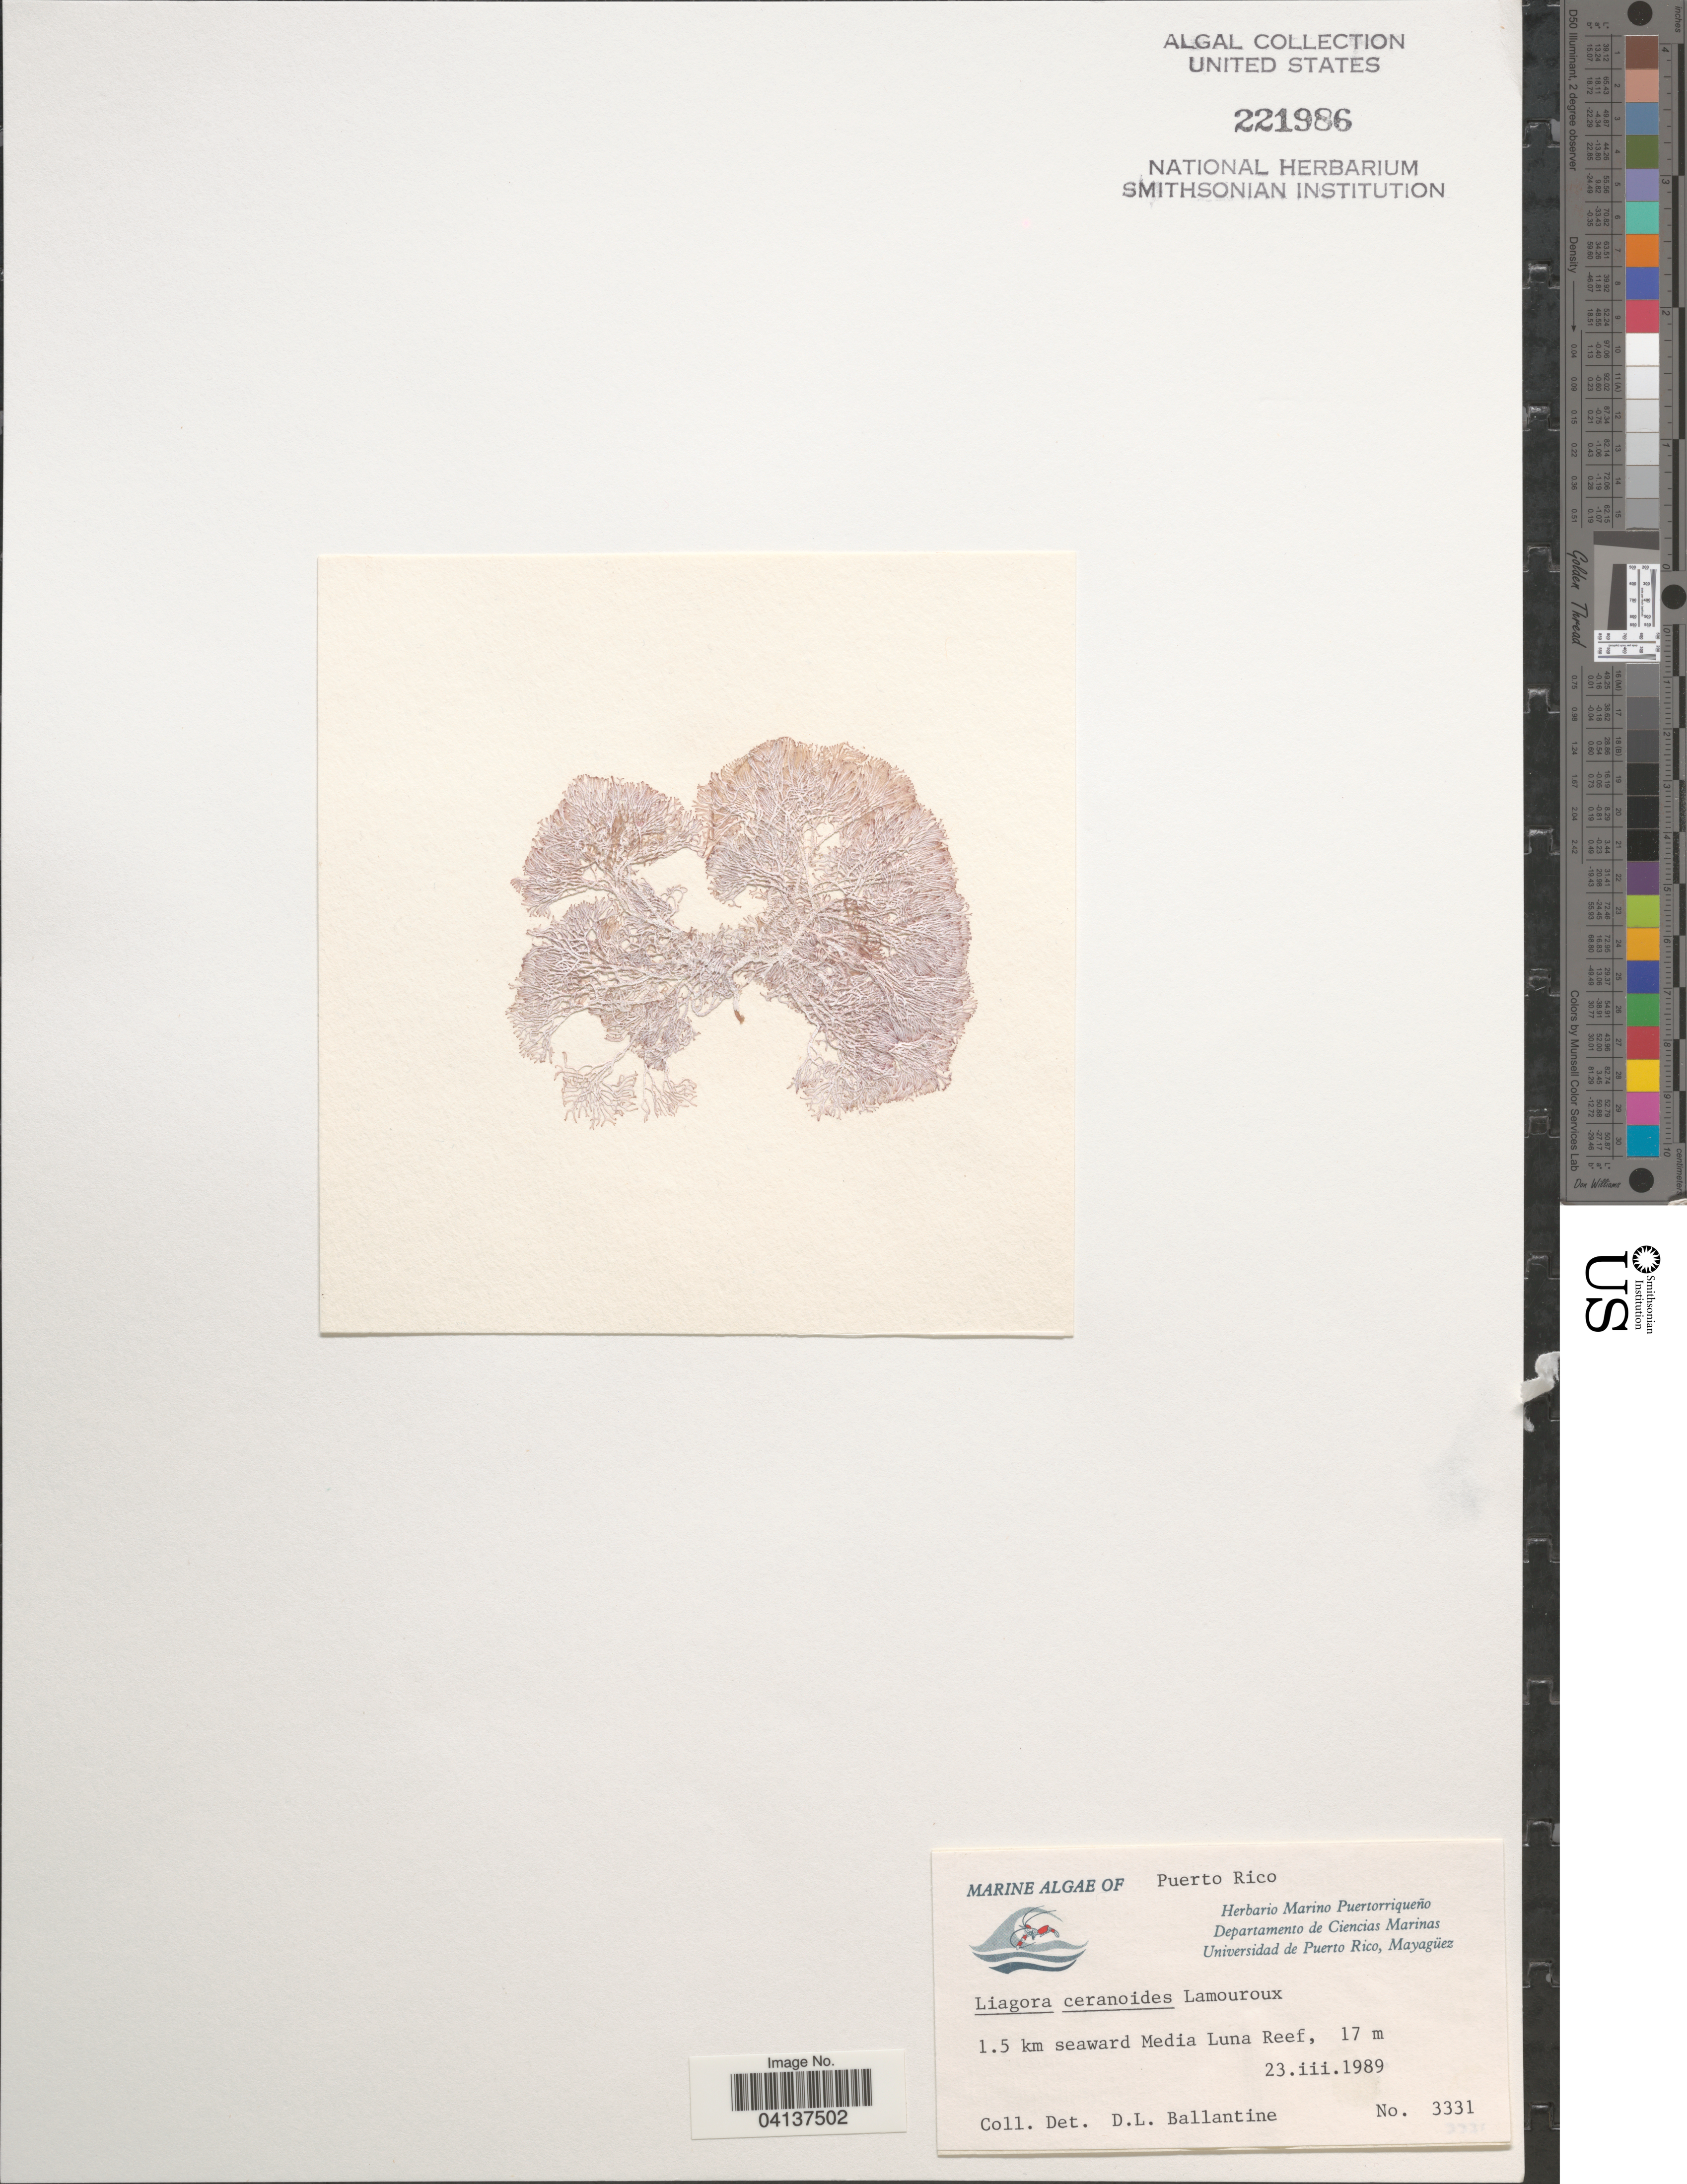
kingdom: Plantae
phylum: Rhodophyta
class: Florideophyceae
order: Nemaliales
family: Liagoraceae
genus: Liagora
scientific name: Liagora ceranoides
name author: J.V.Lamouroux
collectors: D.L. Ballantine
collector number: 3331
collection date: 1989-03-23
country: Puerto Rico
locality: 1.5 km seaward Media Luna Reef.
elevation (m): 17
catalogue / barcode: US 221986